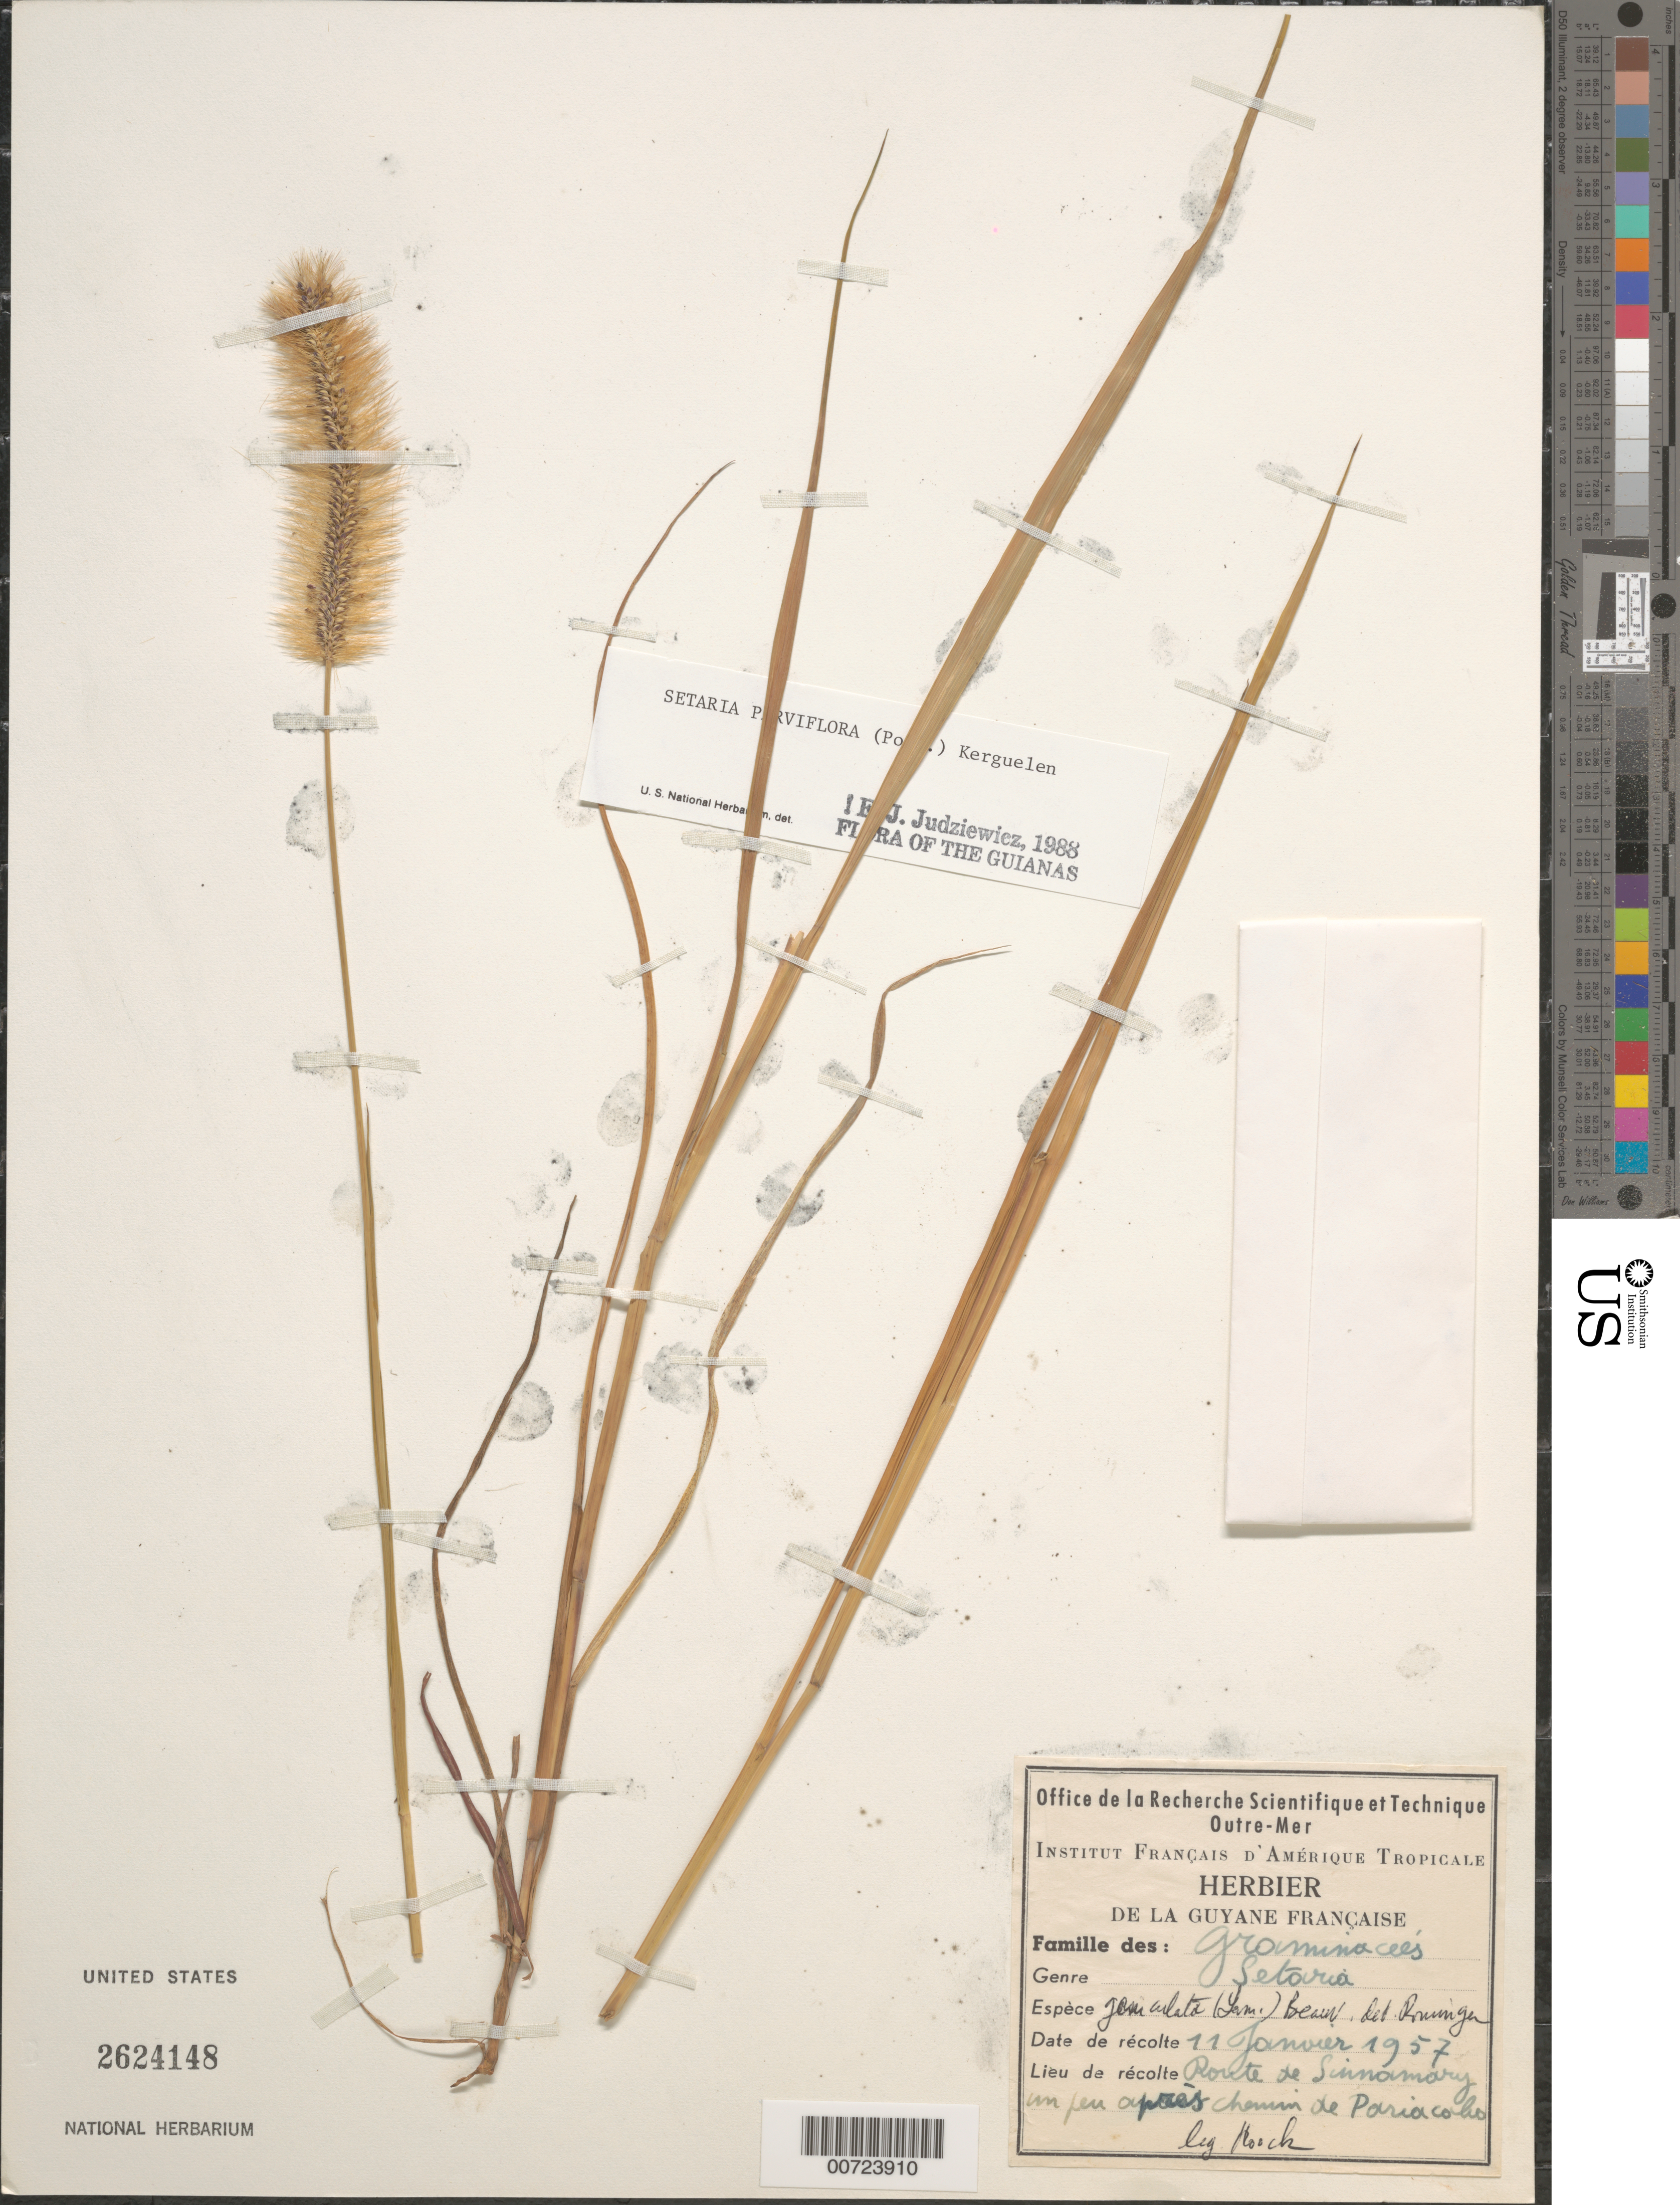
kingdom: Plantae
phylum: Tracheophyta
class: Liliopsida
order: Poales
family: Poaceae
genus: Setaria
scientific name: Setaria parviflora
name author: (Poir.) Kerguélen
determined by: Judziewicz, E. J.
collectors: J. Hoock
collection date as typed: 11-Jan-57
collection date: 1957-01-11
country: French Guiana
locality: Route de Sinnamary, un peu aprés chemin de Pariacabo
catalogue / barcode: US 2624148